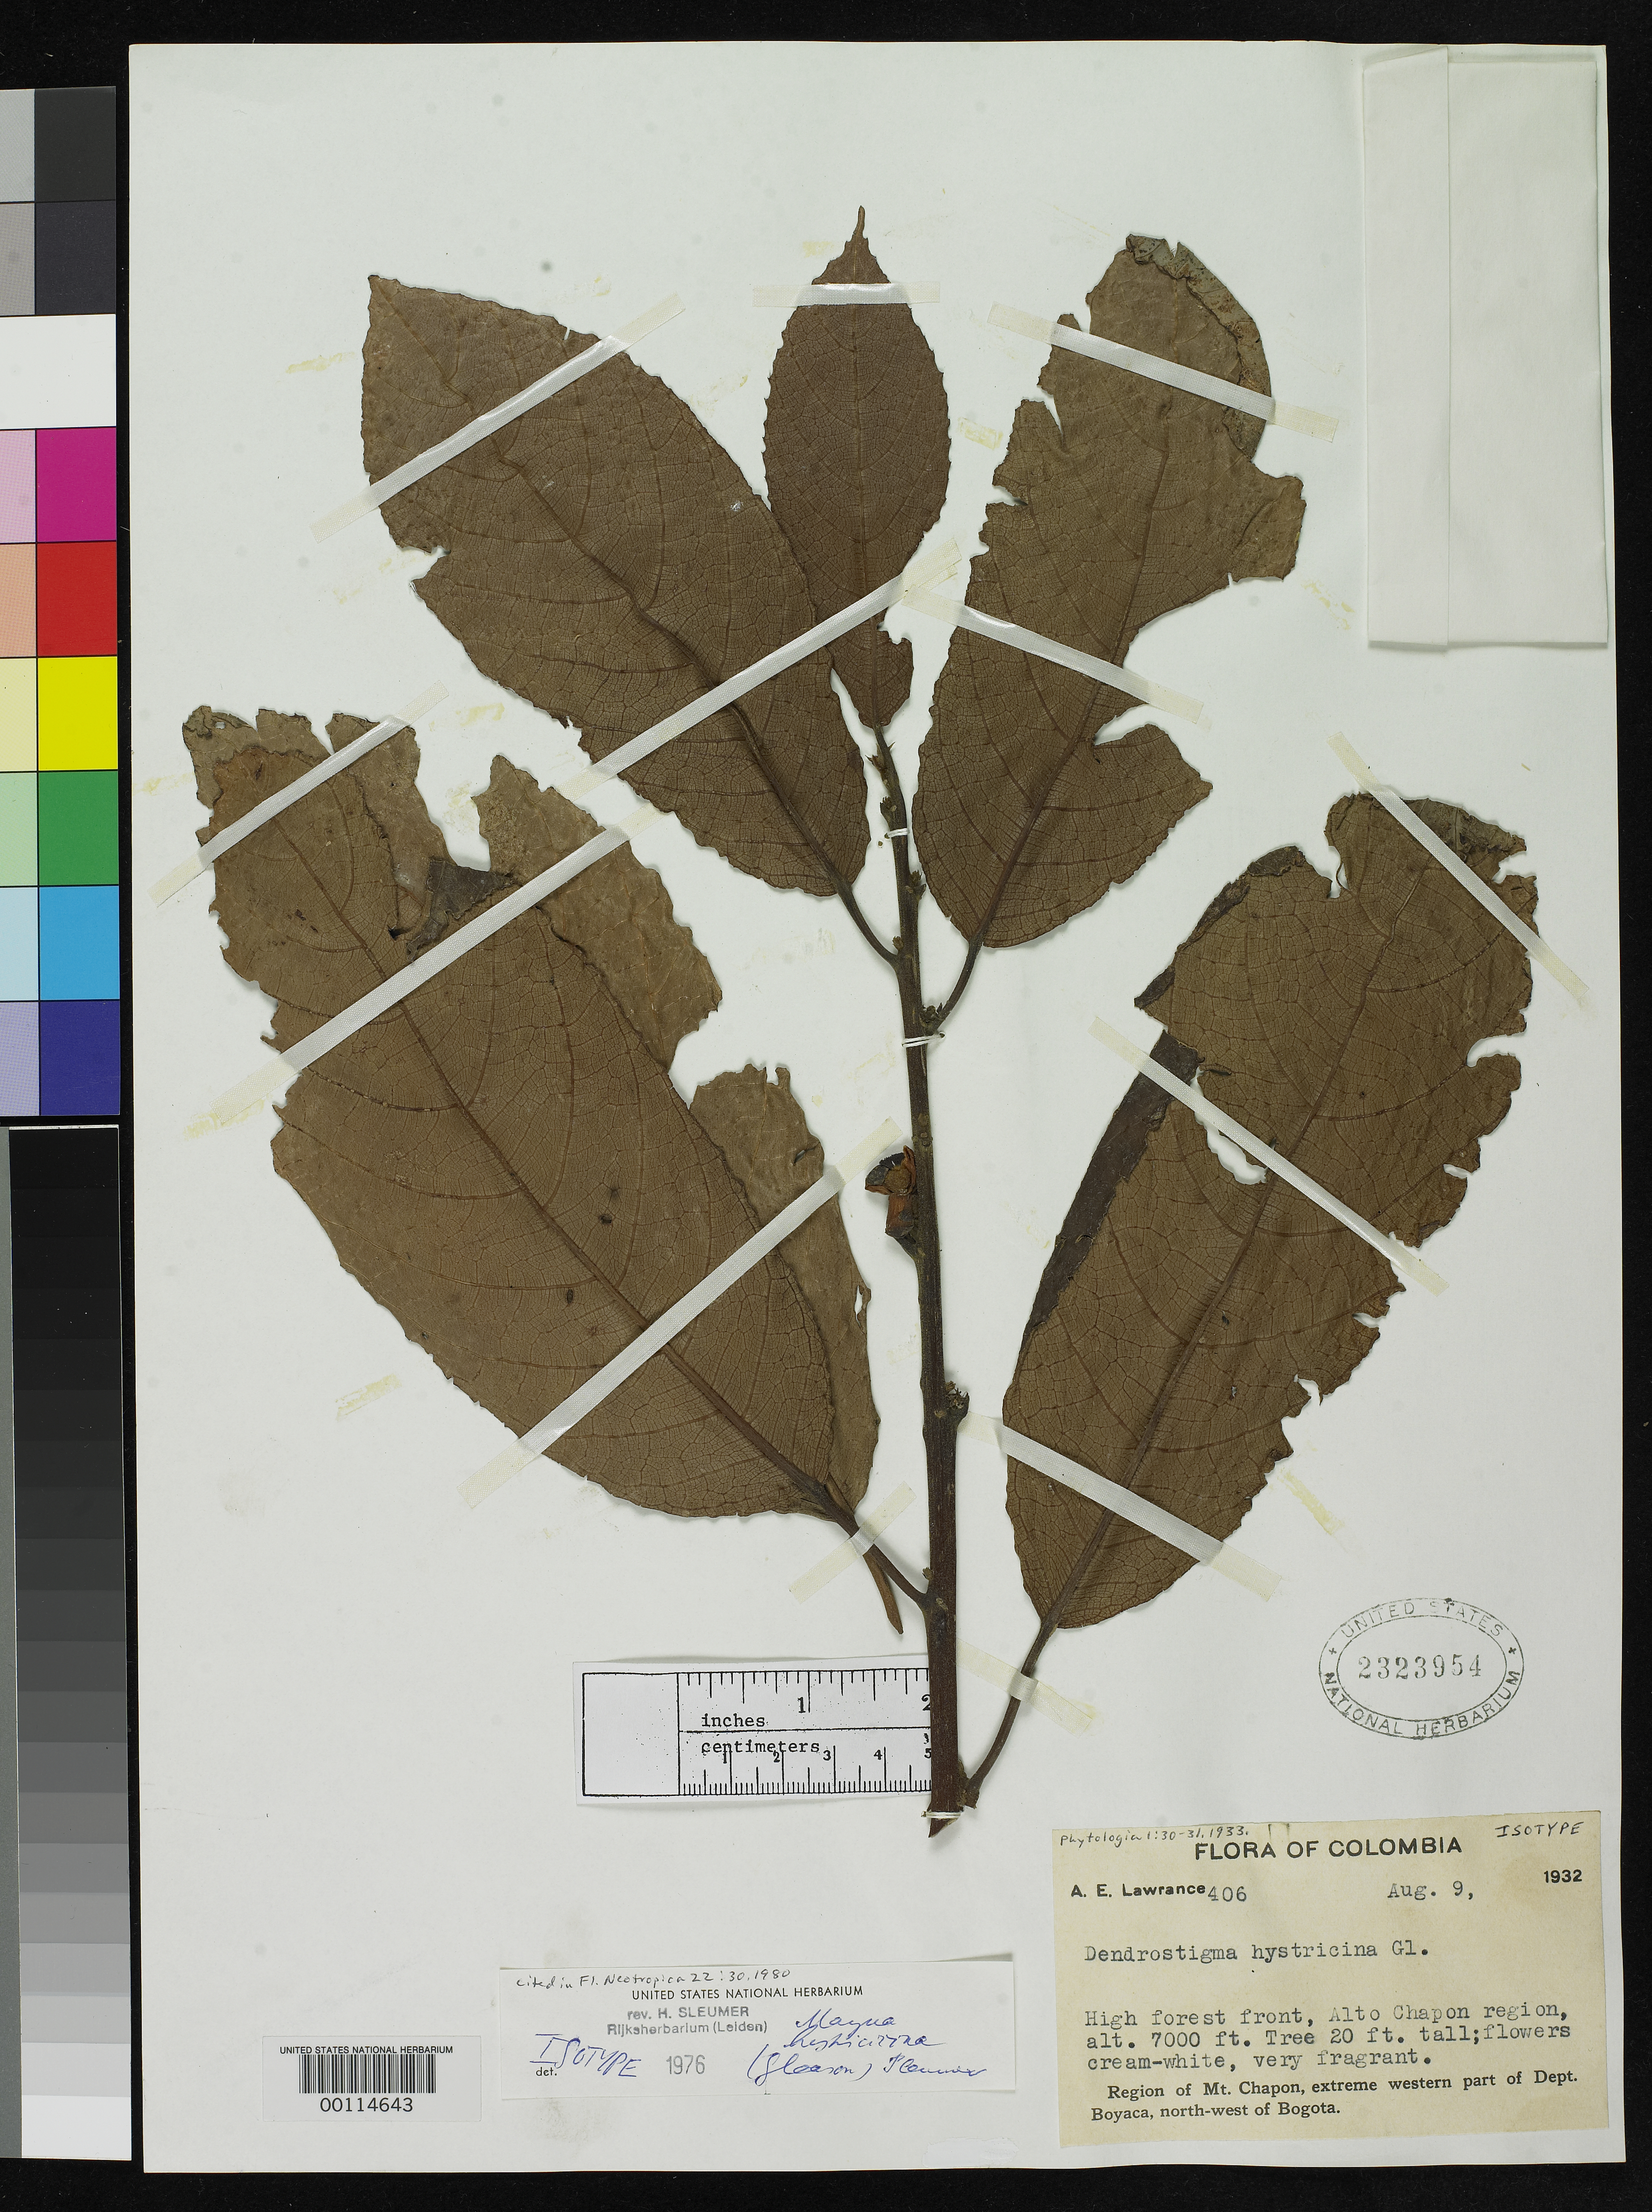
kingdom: Plantae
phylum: Tracheophyta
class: Magnoliopsida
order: Malpighiales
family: Achariaceae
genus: Dendrostigma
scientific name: Dendrostigma hystricina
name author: Gleason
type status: Isotype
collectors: A. Lawrance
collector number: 406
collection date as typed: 09 Aug 1932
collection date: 1932-08-09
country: Colombia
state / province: Boyacá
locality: NW of Bogota, region of Mt. Chapon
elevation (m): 2134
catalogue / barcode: US 2323954